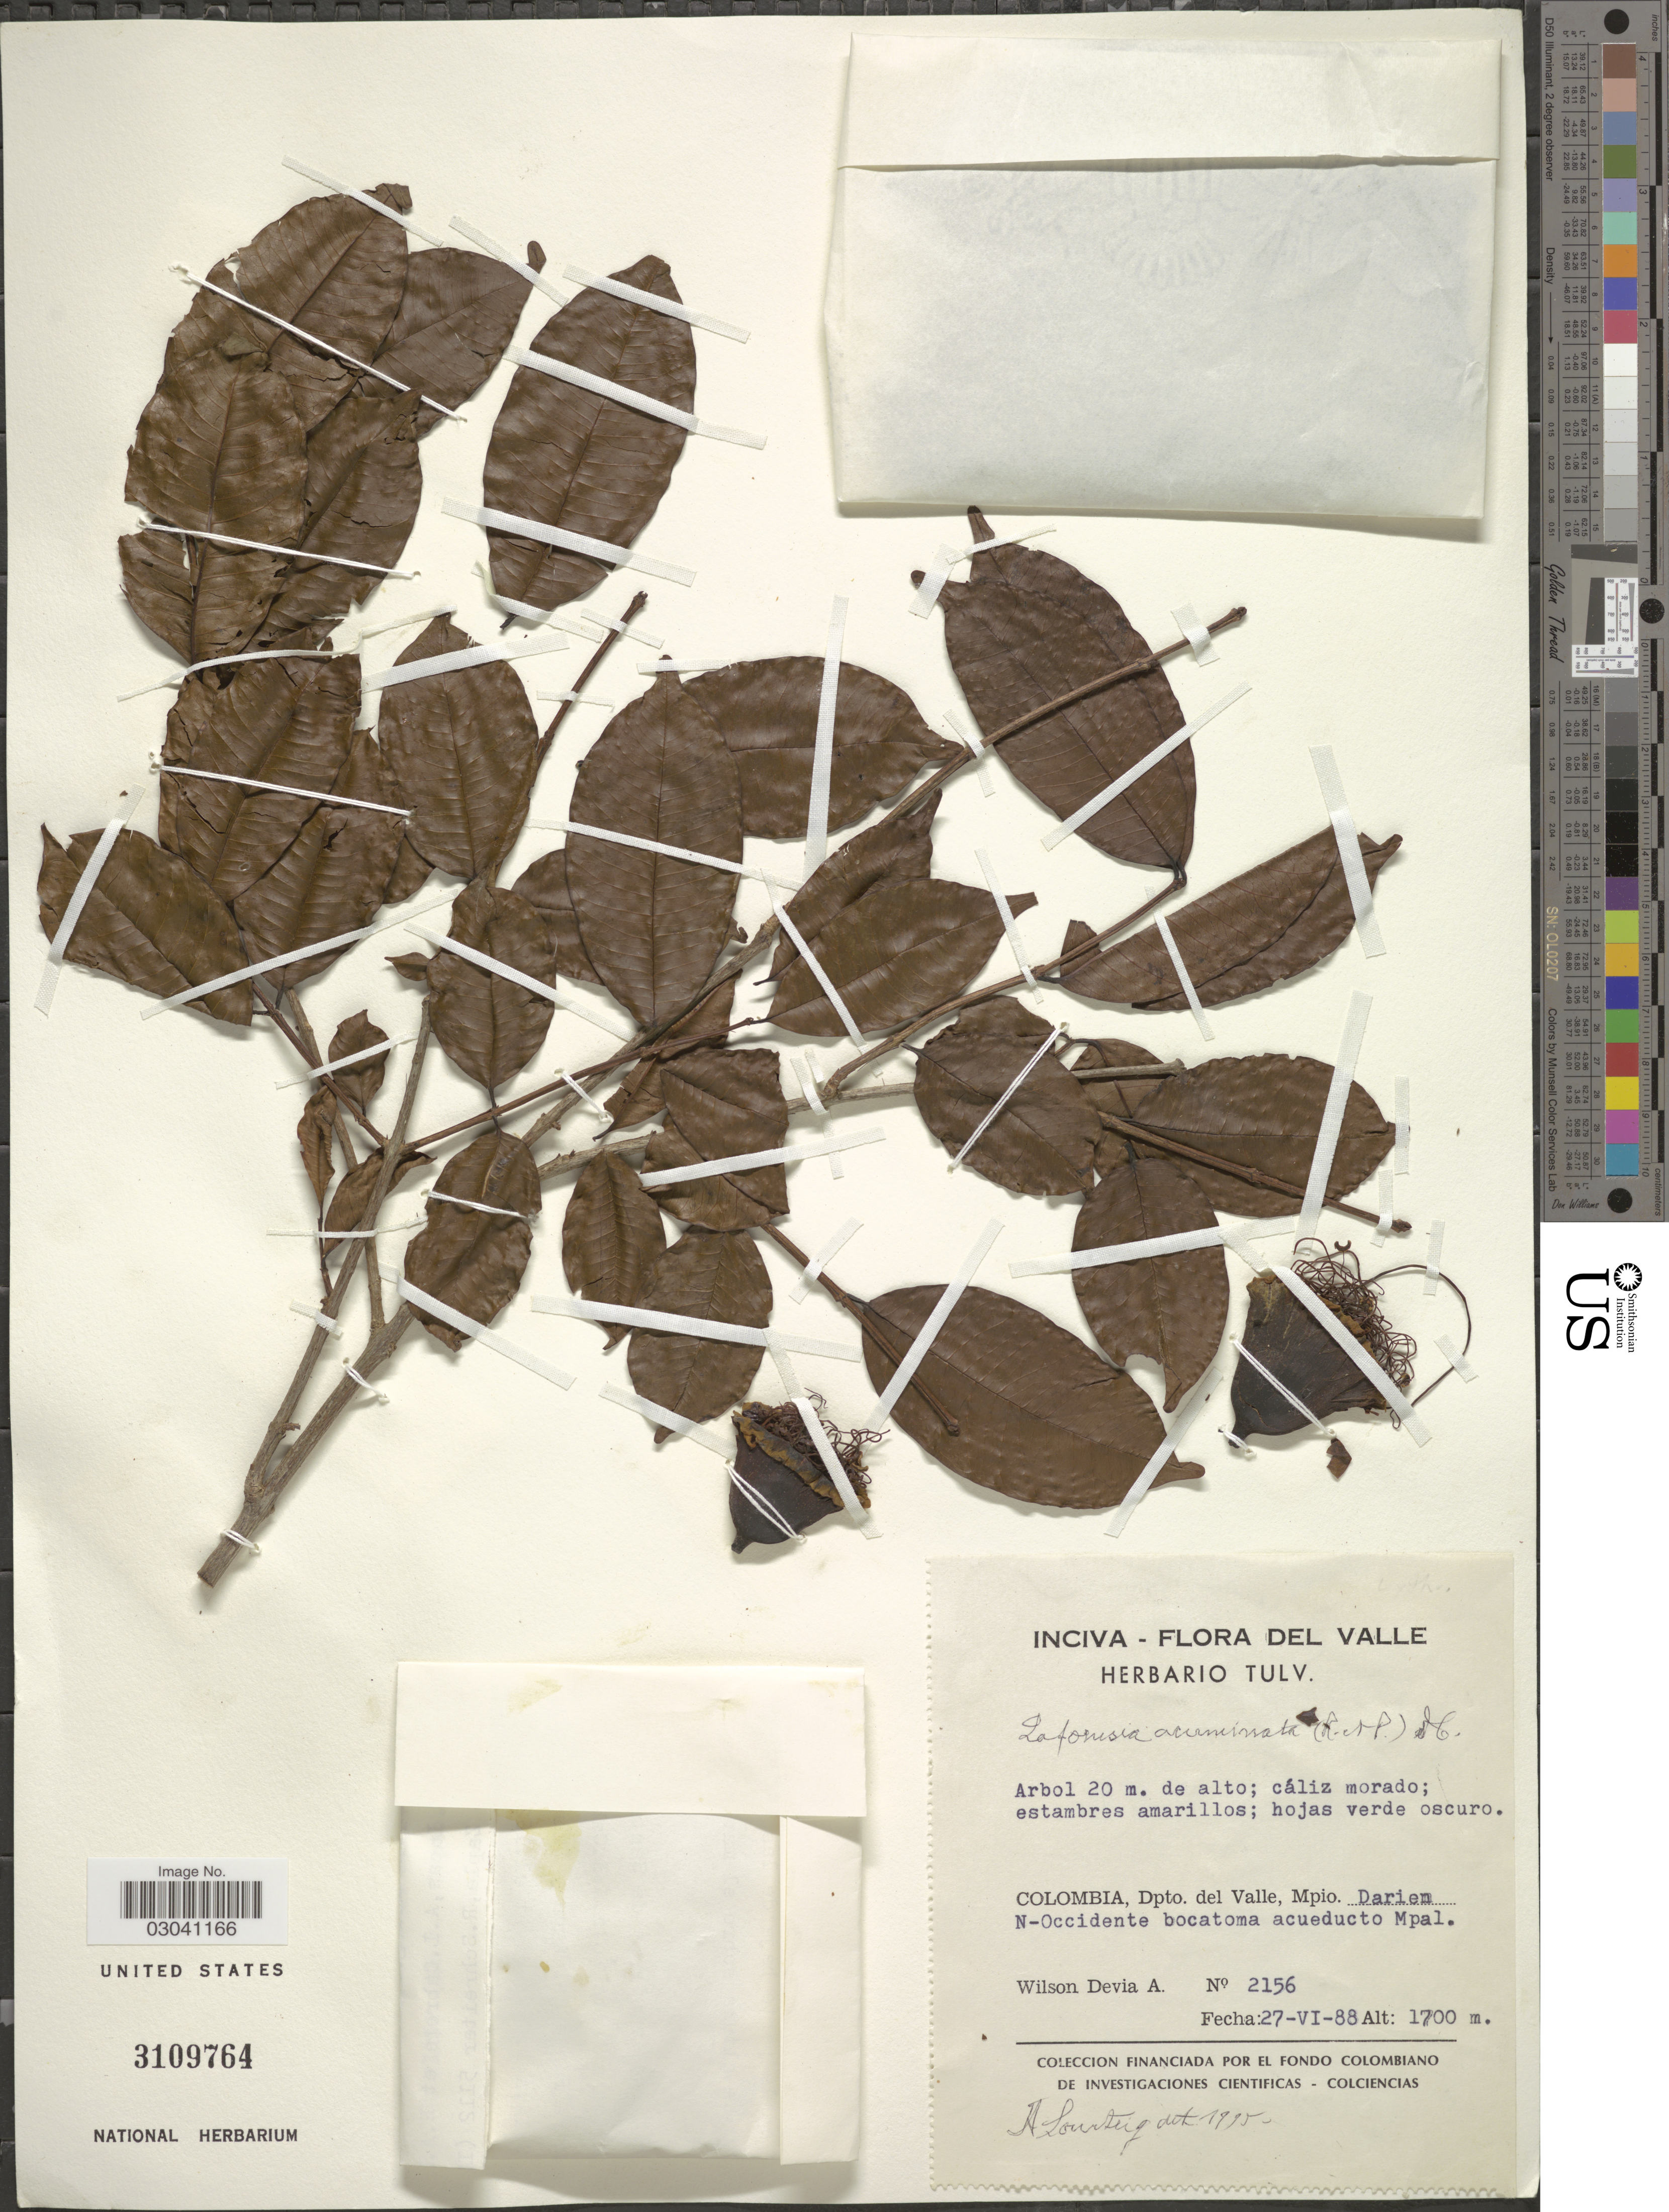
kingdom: Plantae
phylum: Tracheophyta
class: Magnoliopsida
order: Myrtales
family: Lythraceae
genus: Lafoensia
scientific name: Lafoensia acuminata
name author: (Ruiz & Pav.) DC.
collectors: W. Devia A.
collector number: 2156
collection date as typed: Transcribed d/m/y: 27/6/88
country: Colombia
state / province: Valle del Cauca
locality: Dpto. del Valle, Mpio. Darien N-Occidente bocatoma acueducto Mpal.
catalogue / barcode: US 3109764